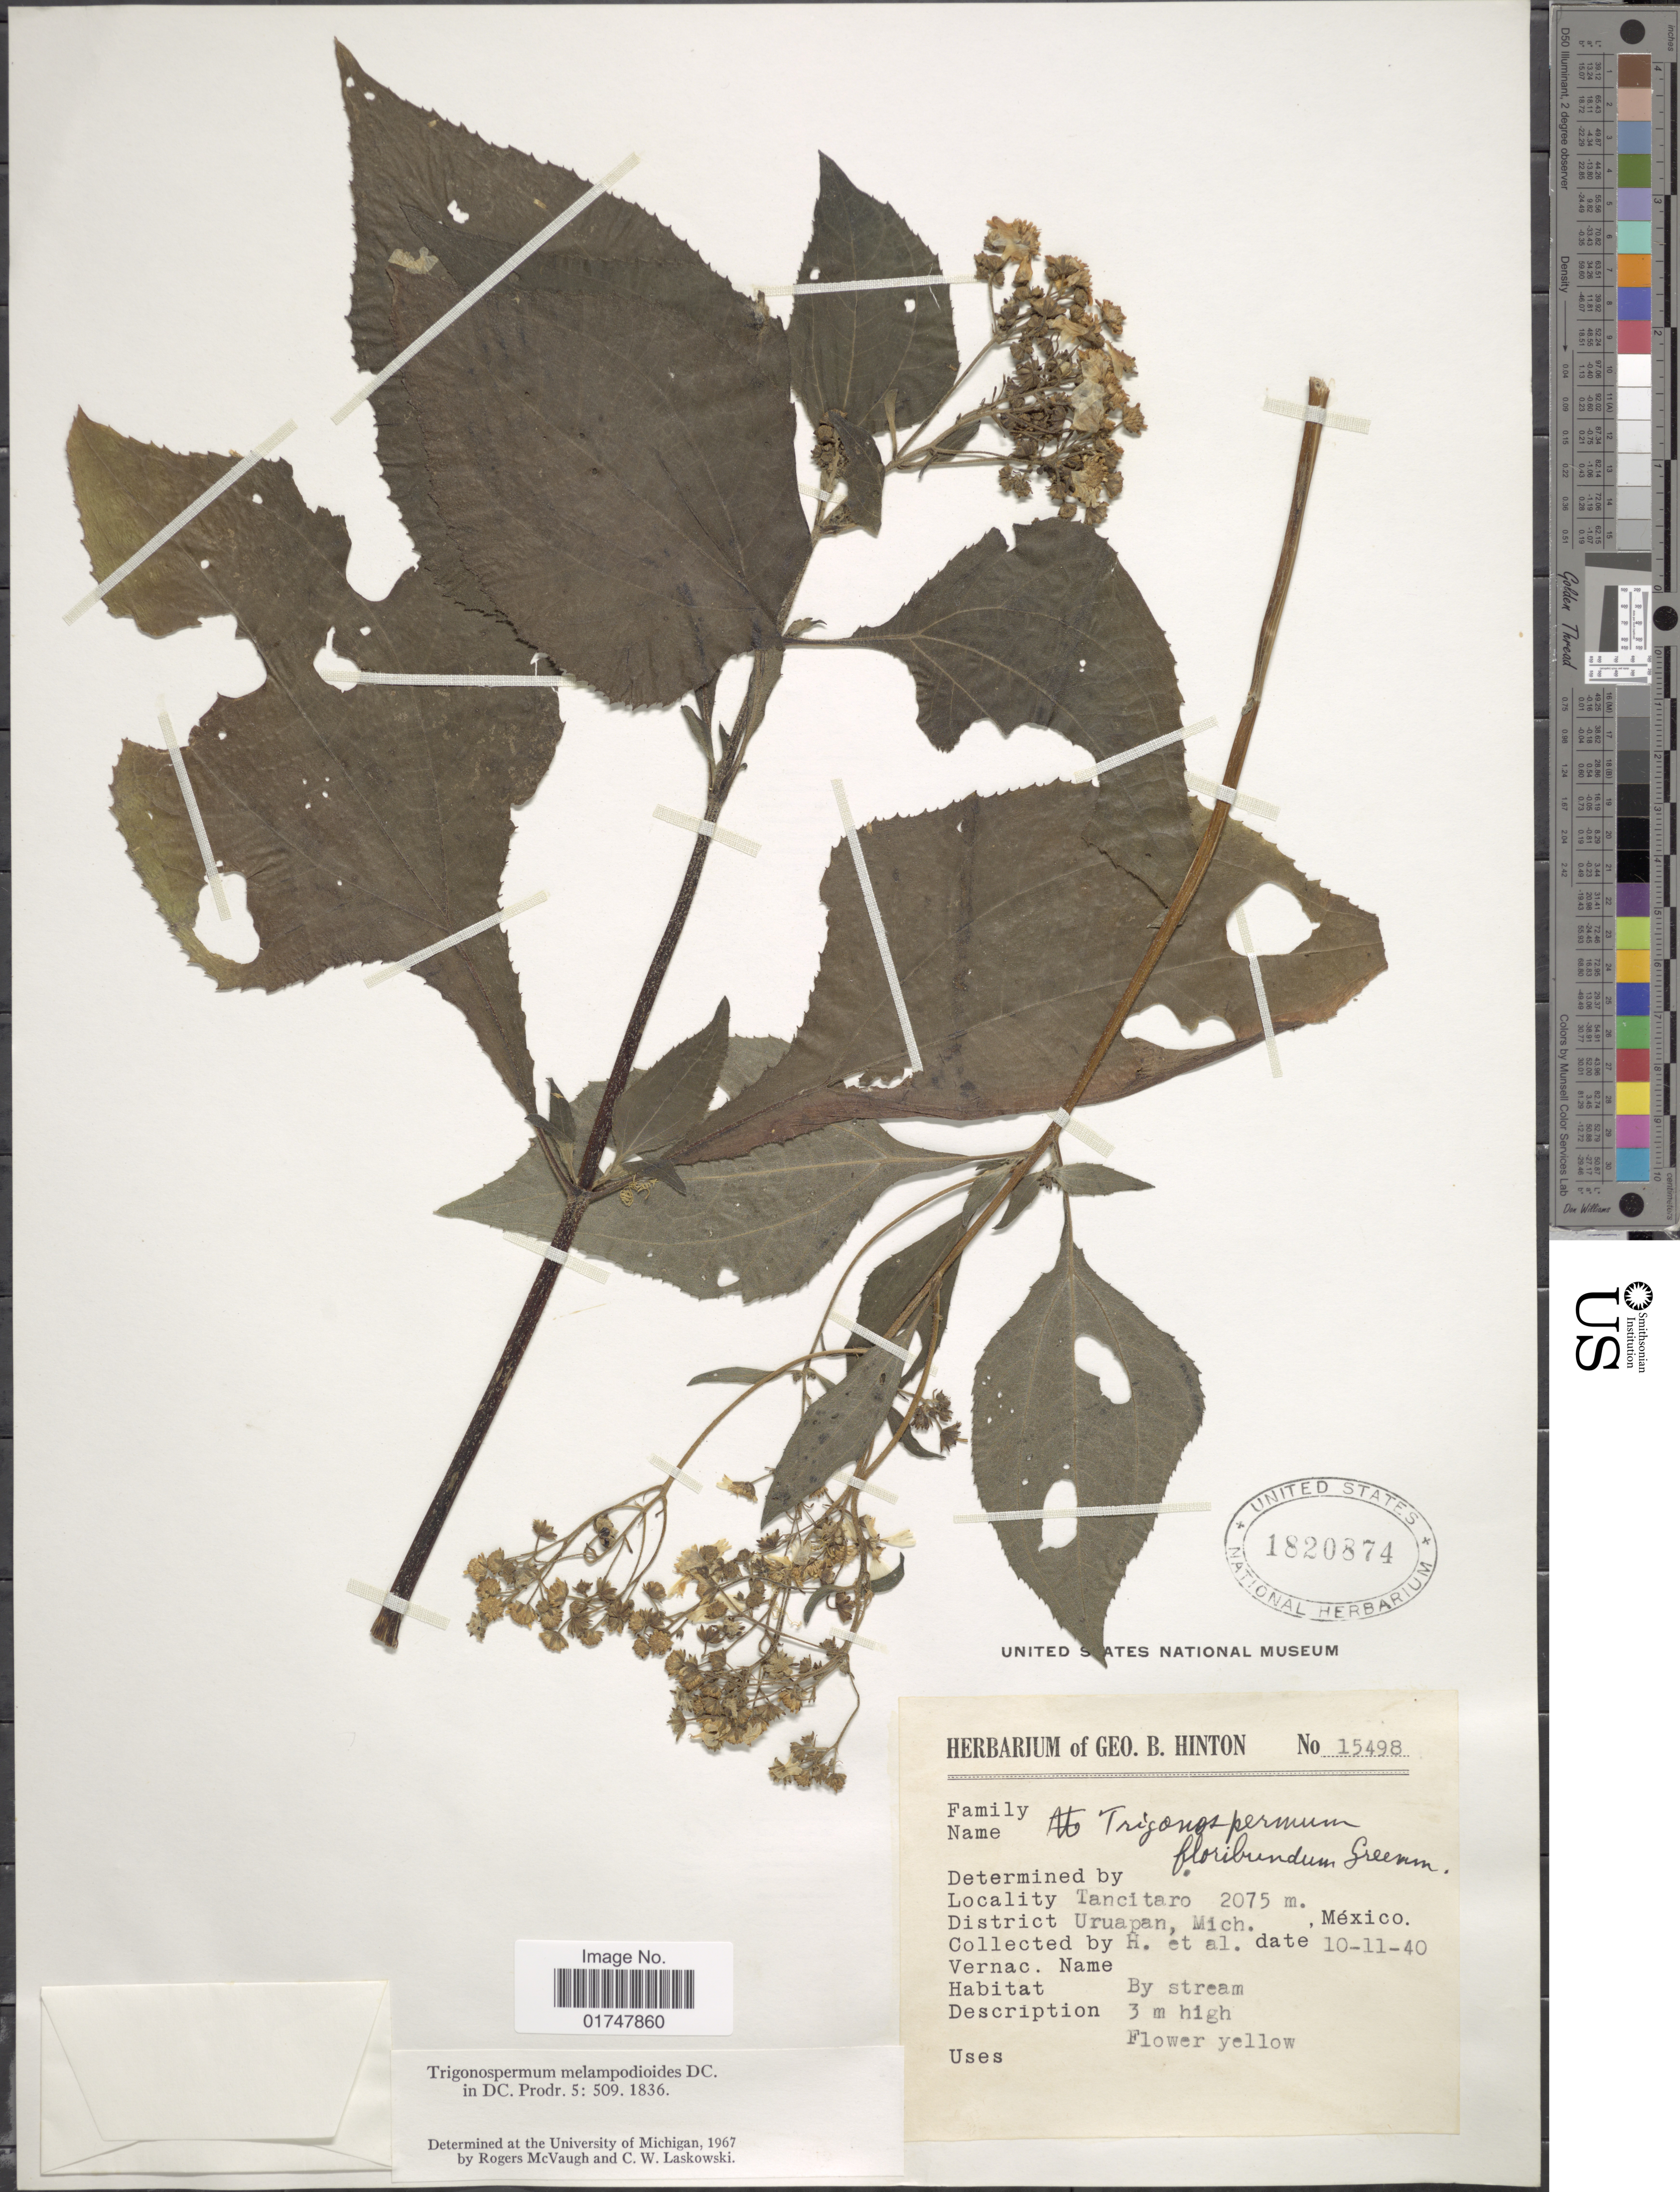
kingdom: Plantae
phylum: Tracheophyta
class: Magnoliopsida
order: Asterales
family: Asteraceae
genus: Trigonospermum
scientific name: Trigonospermum melampodioides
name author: DC.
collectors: G. B. Hinton & et al.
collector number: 15498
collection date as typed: Transcribed d/m/y: 10/11/40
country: Mexico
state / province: Michoacán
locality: Tancitaro, District Uruapan, by stream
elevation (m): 2075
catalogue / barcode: US 1820874